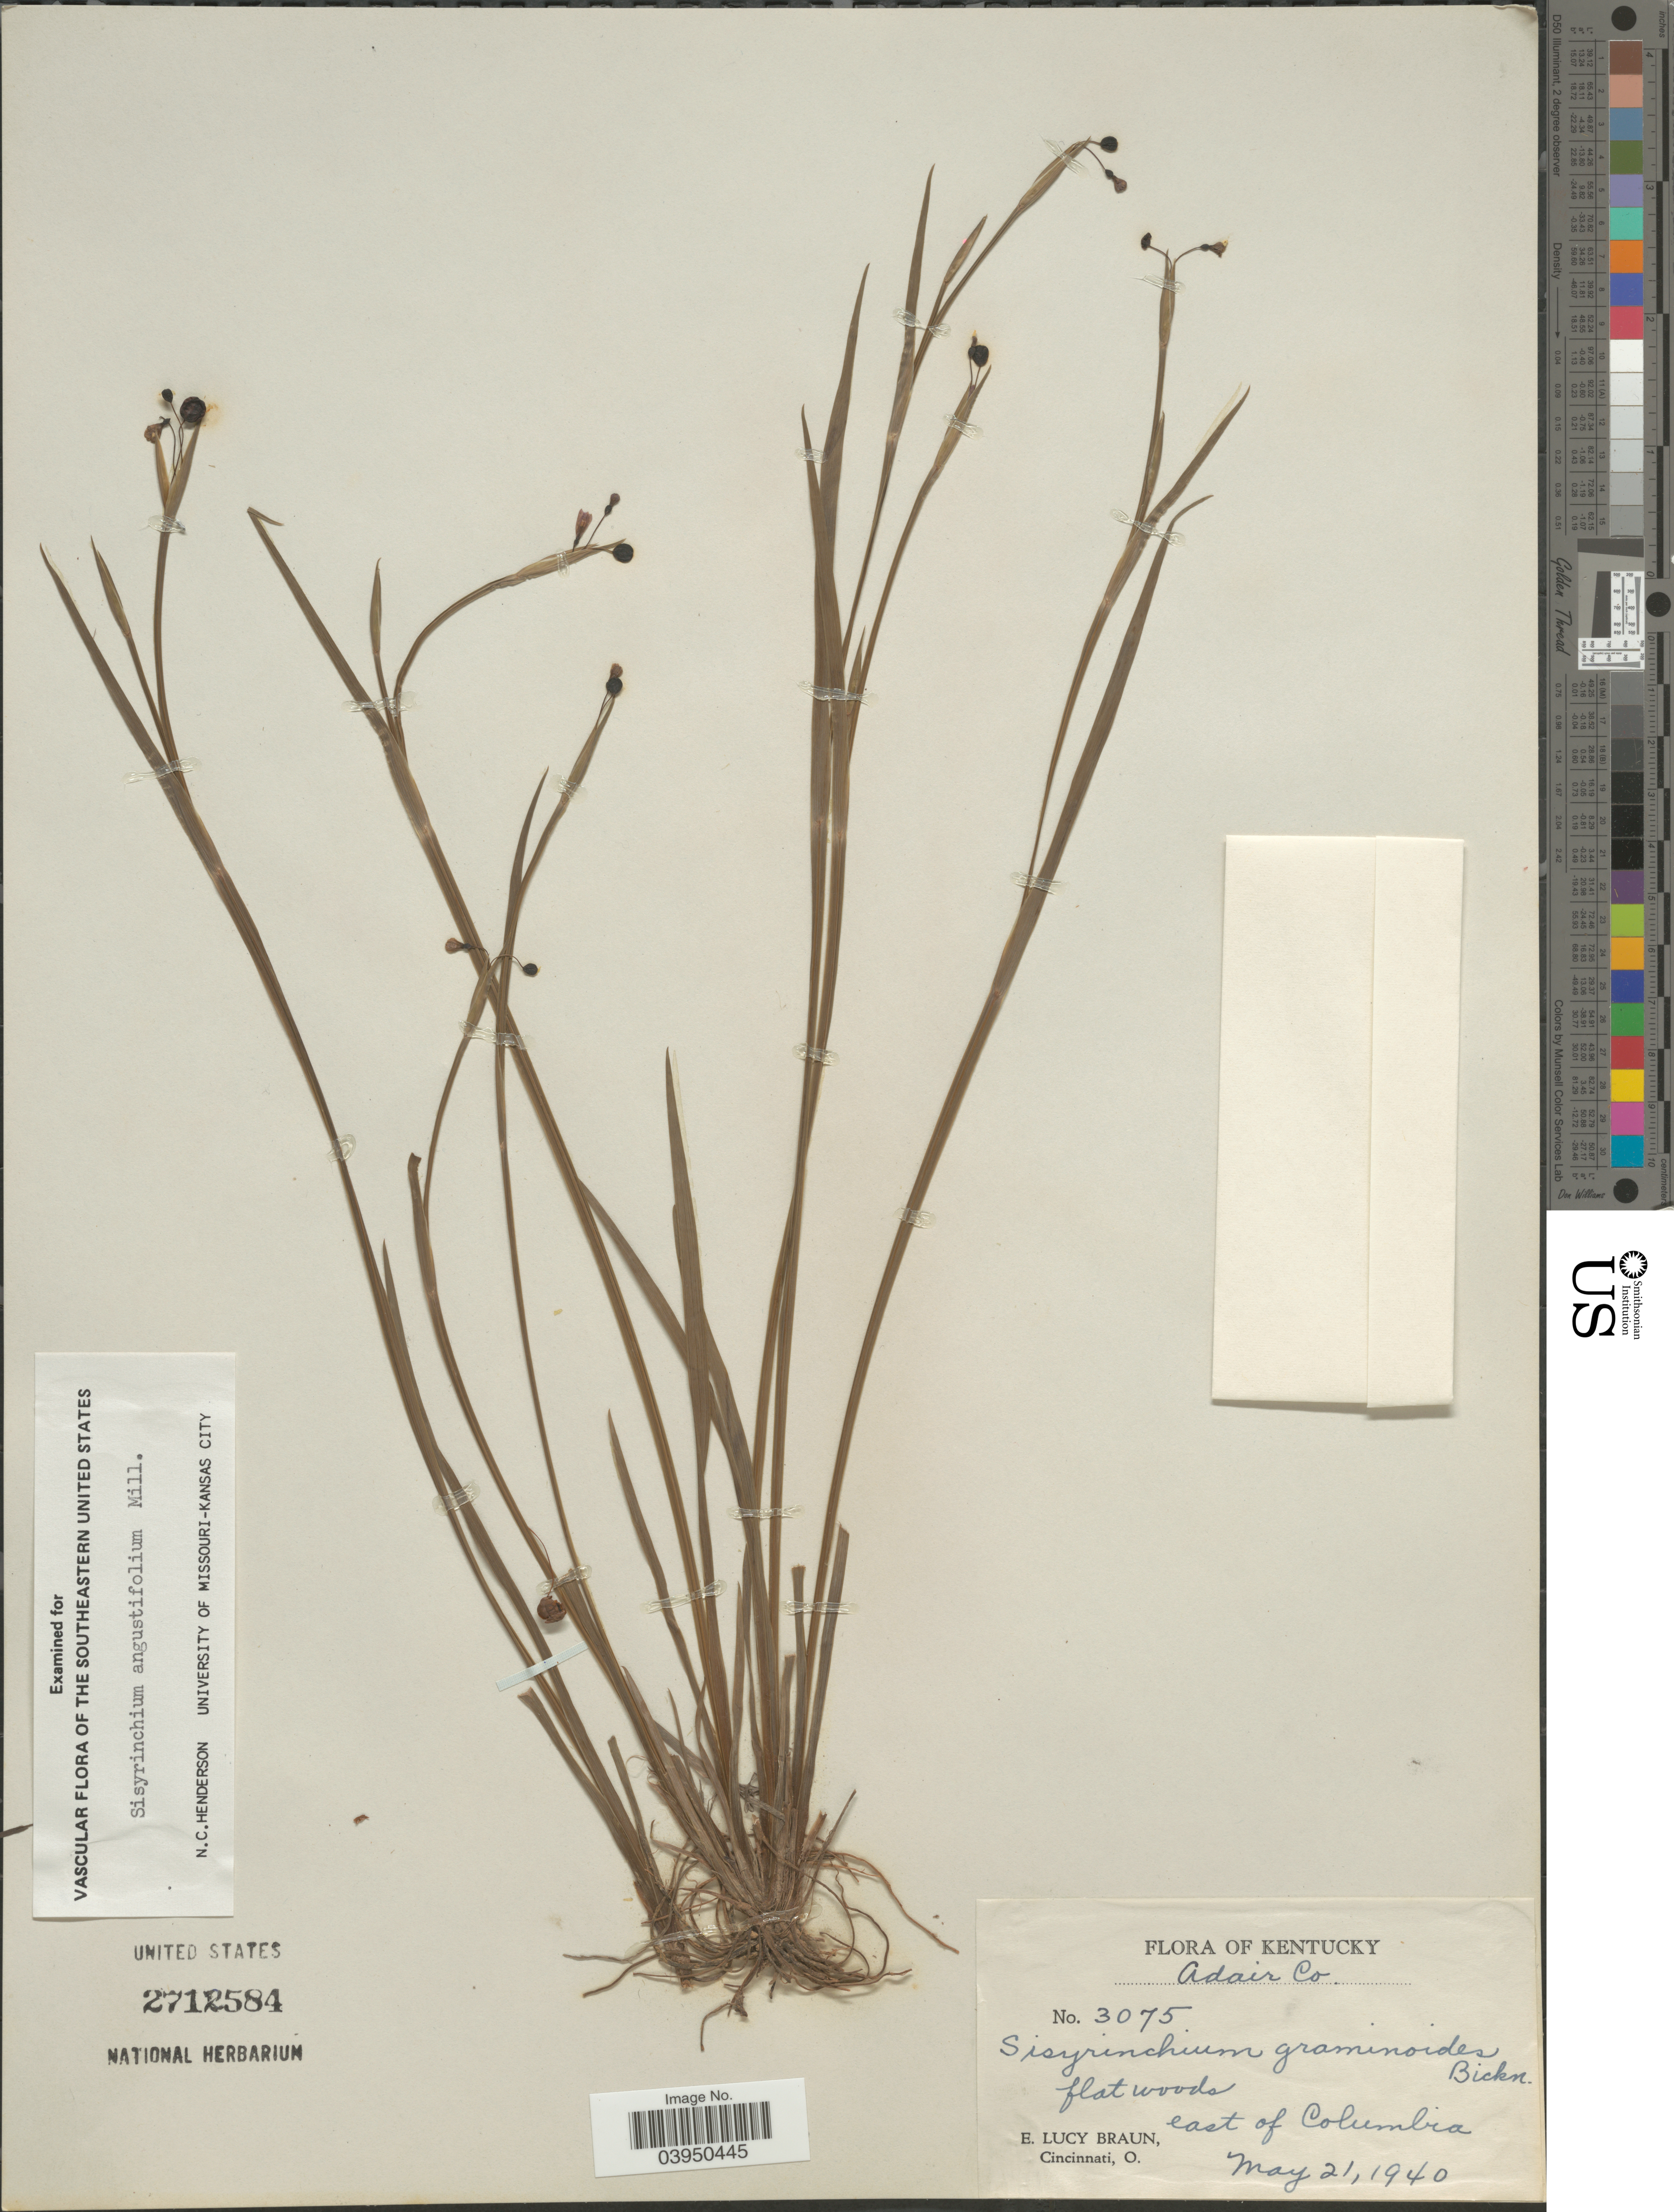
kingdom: Plantae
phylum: Tracheophyta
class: Liliopsida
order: Asparagales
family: Iridaceae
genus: Sisyrinchium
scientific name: Sisyrinchium angustifolium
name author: Mill.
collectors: E. L. Braun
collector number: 3075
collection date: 1940-05-21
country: United States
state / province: Kentucky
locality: Adair Co. East of Columbia.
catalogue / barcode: US 2712584